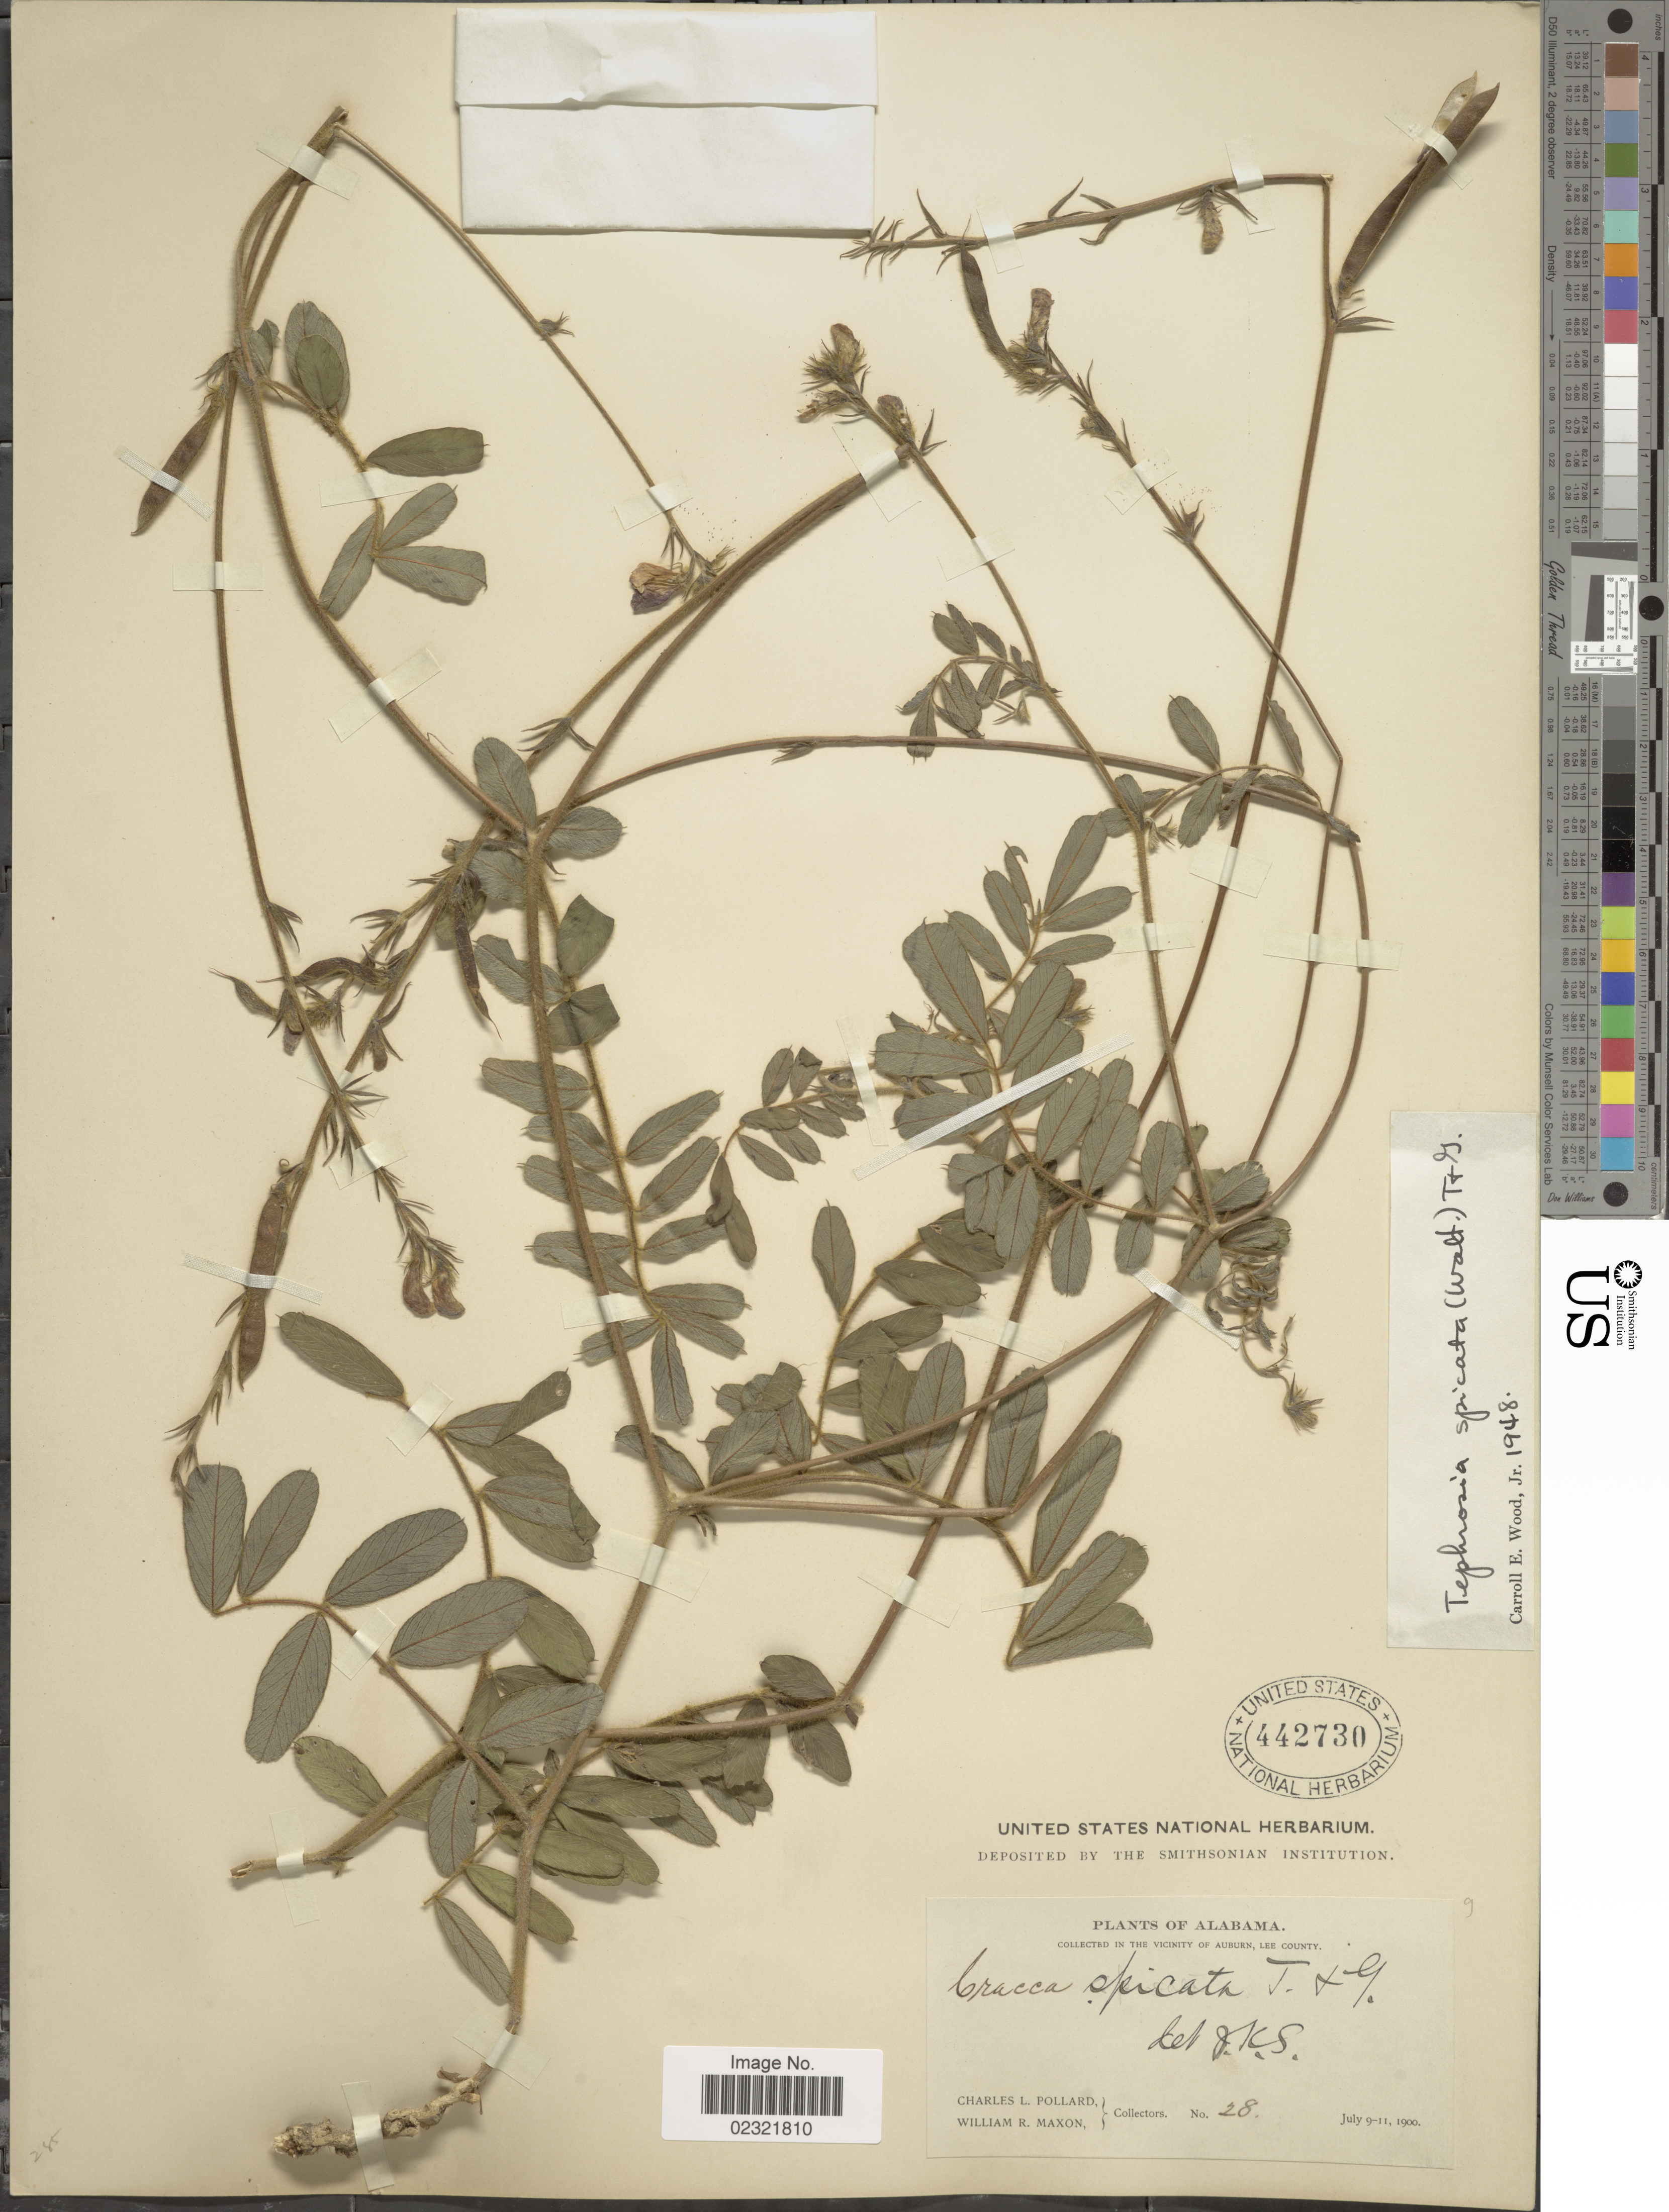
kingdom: Plantae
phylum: Tracheophyta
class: Magnoliopsida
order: Fabales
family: Fabaceae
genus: Tephrosia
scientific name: Tephrosia spicata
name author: (Walter) Torr. & A. Gray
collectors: C. L. Pollard & W. R. Maxon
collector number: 28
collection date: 1900-07-09/1900-09-11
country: United States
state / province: Alabama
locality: In the Vicinity of Auburn, Lee County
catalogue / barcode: US 442730